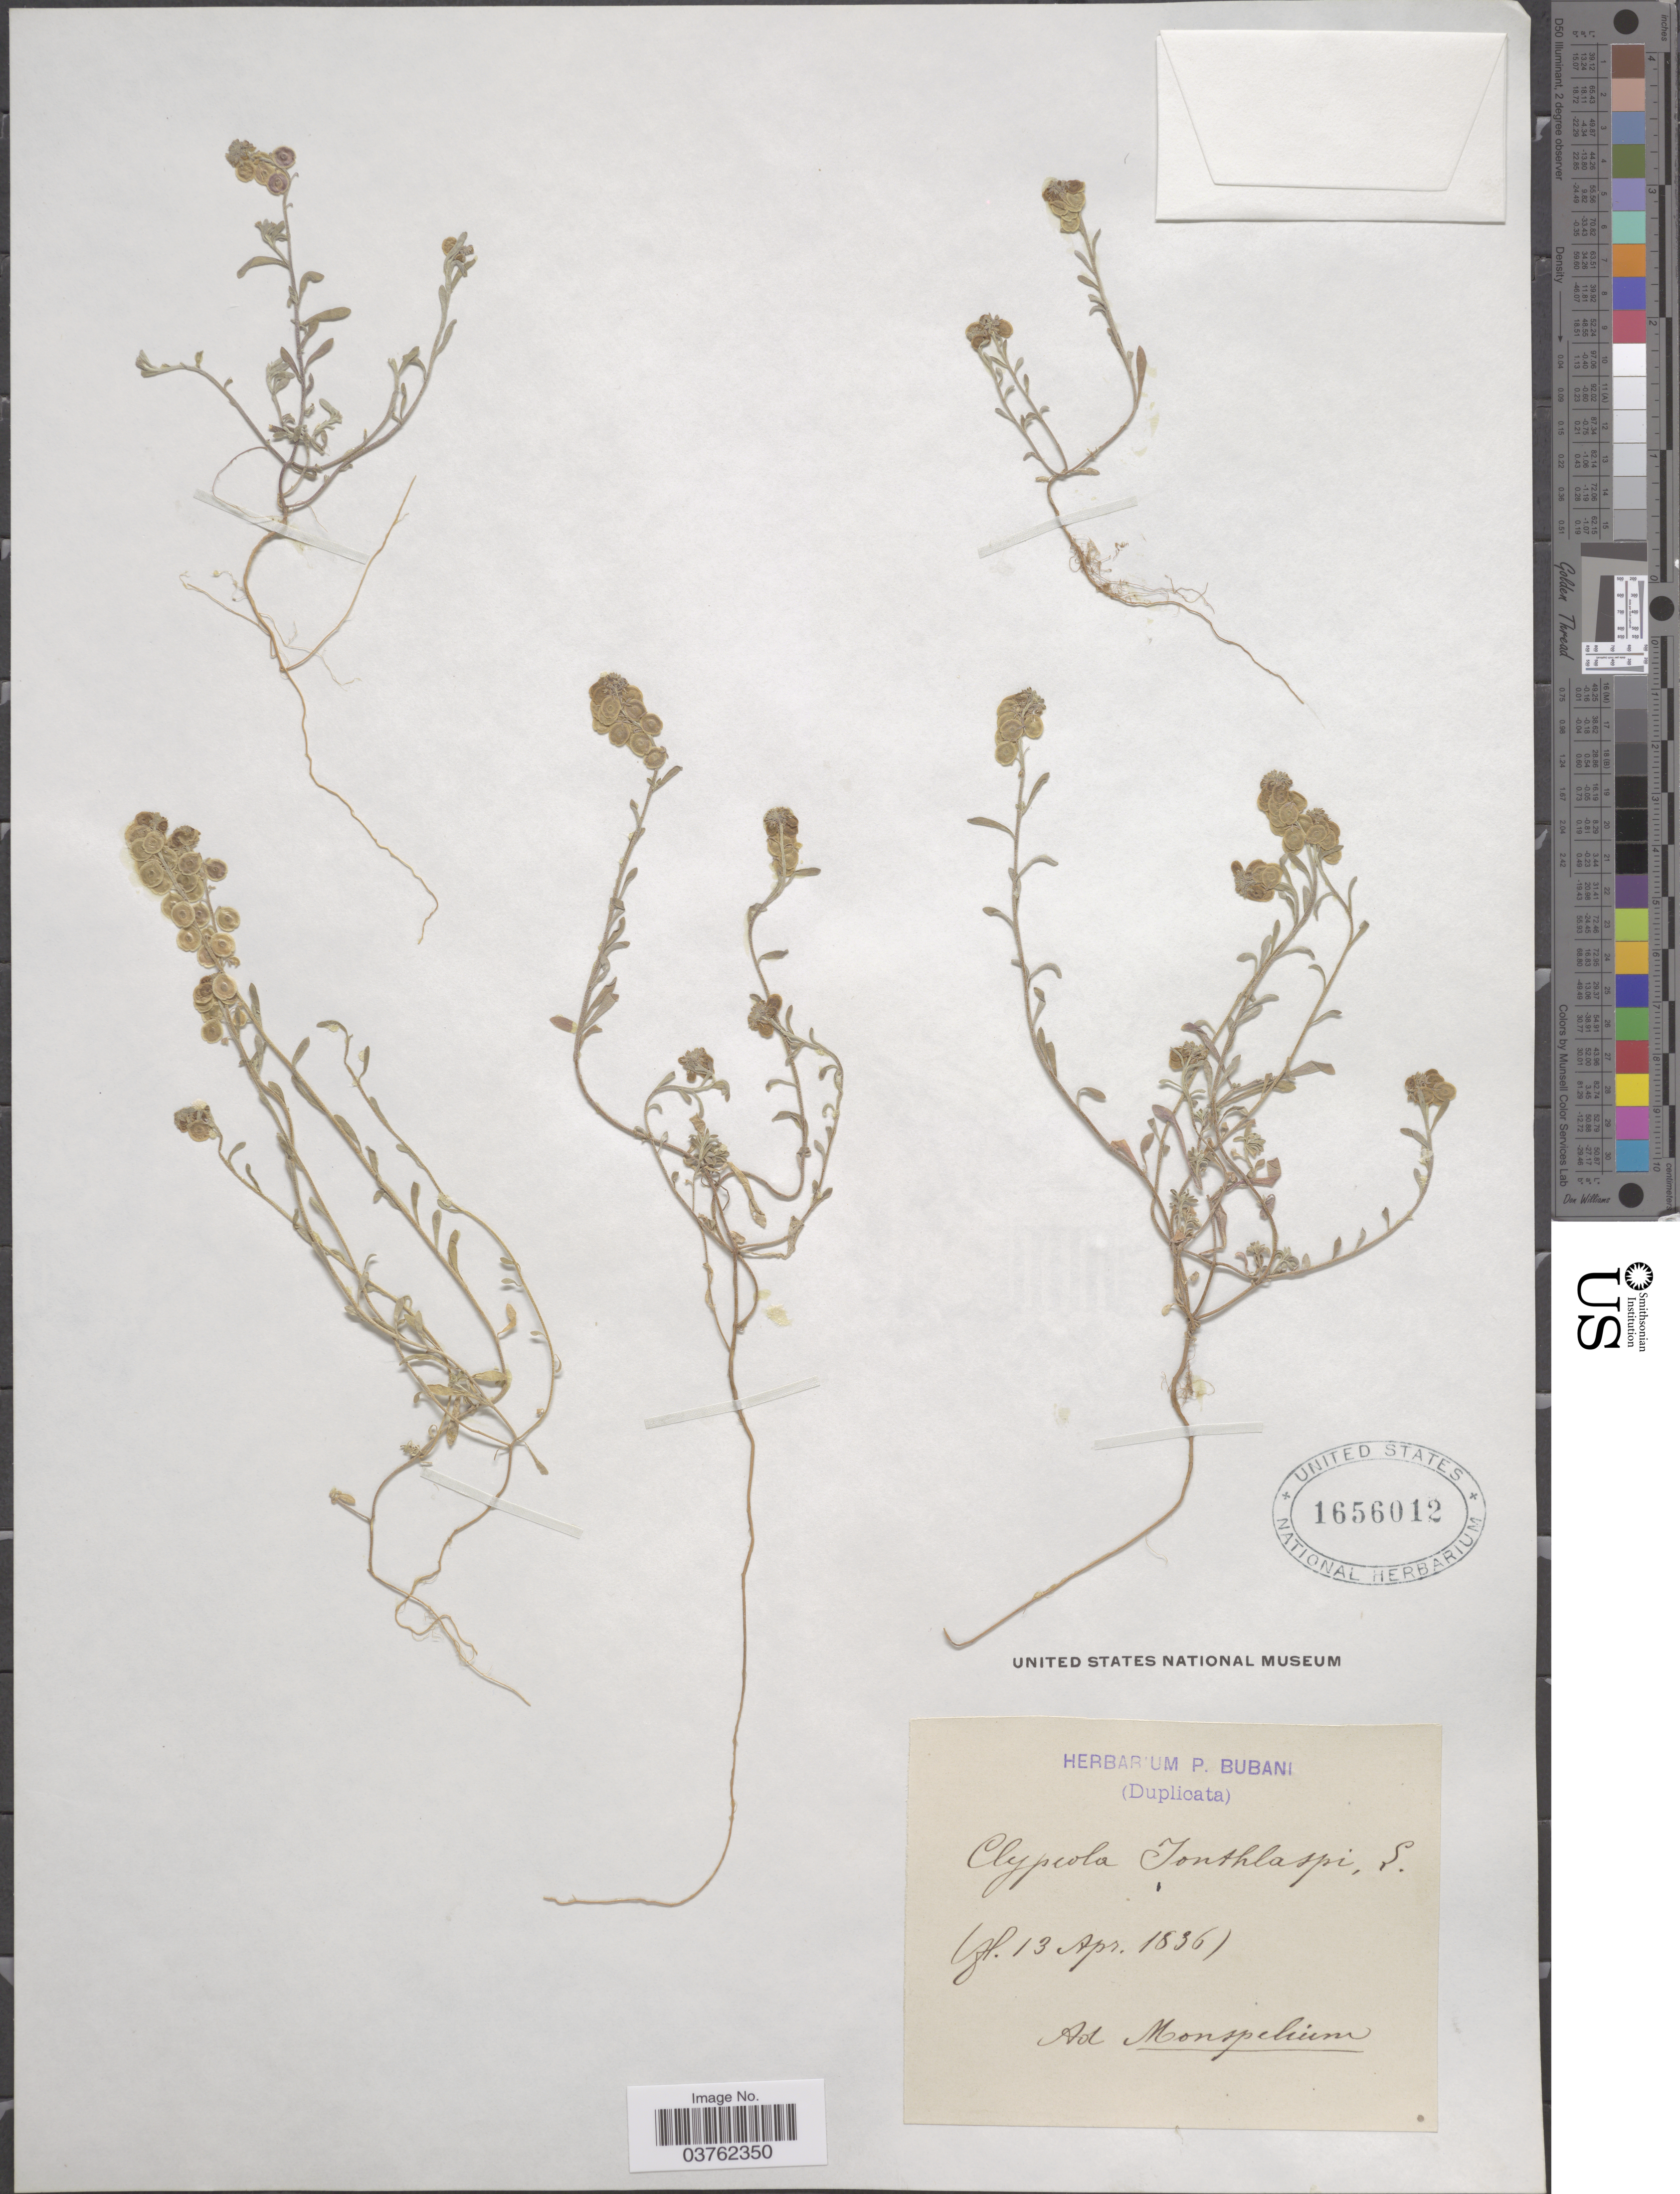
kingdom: Plantae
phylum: Tracheophyta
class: Magnoliopsida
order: Brassicales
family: Brassicaceae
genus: Clypeola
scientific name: Clypeola jonthlaspi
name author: L.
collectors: ex herb. P. Bubani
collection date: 1836-04-13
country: France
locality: Ad Montpellier.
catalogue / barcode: US 1656012